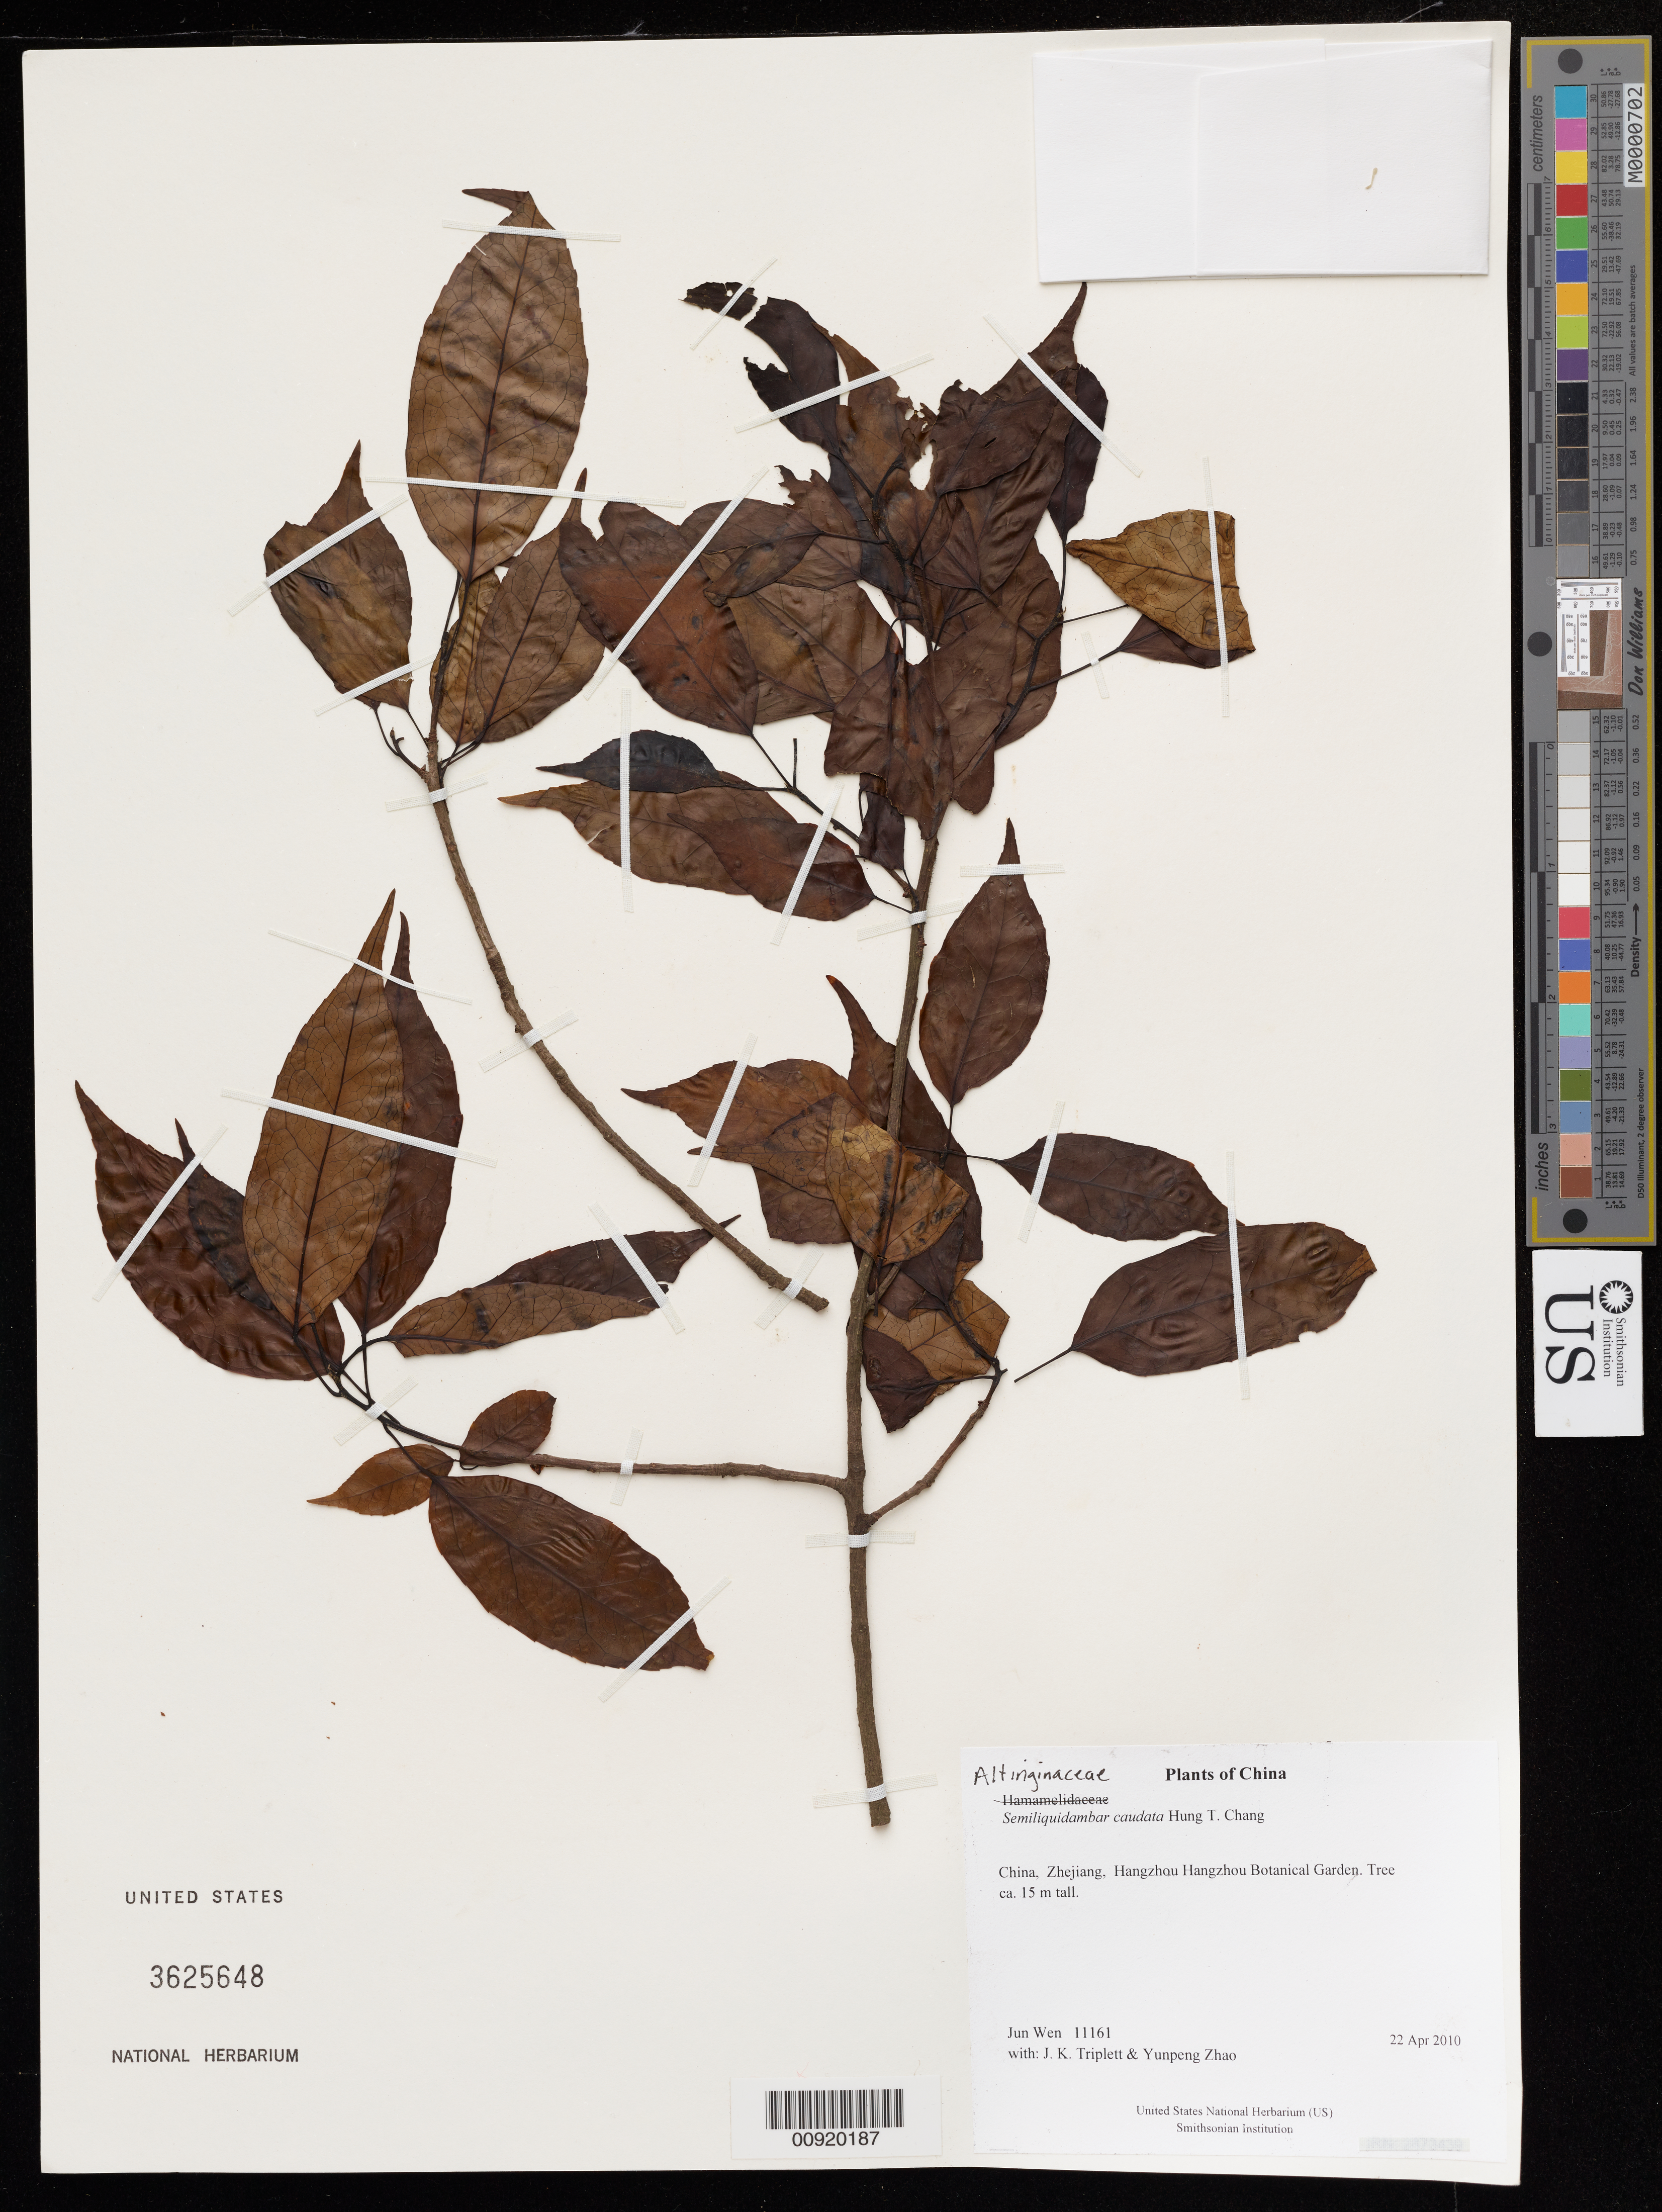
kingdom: Plantae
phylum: Tracheophyta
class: Magnoliopsida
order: Saxifragales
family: Altingiaceae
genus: Liquidambar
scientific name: Liquidambar caudata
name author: (Hung T. Chang) Ickert-Bond & J. Wen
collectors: J. Wen, J. K. Triplett & Yunpeng Zhao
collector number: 11161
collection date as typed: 22 Apr 2010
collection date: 2010-04-22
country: China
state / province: Zhejiang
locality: Hangzhou Hangzhou Botanical Garden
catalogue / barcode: US 3625648